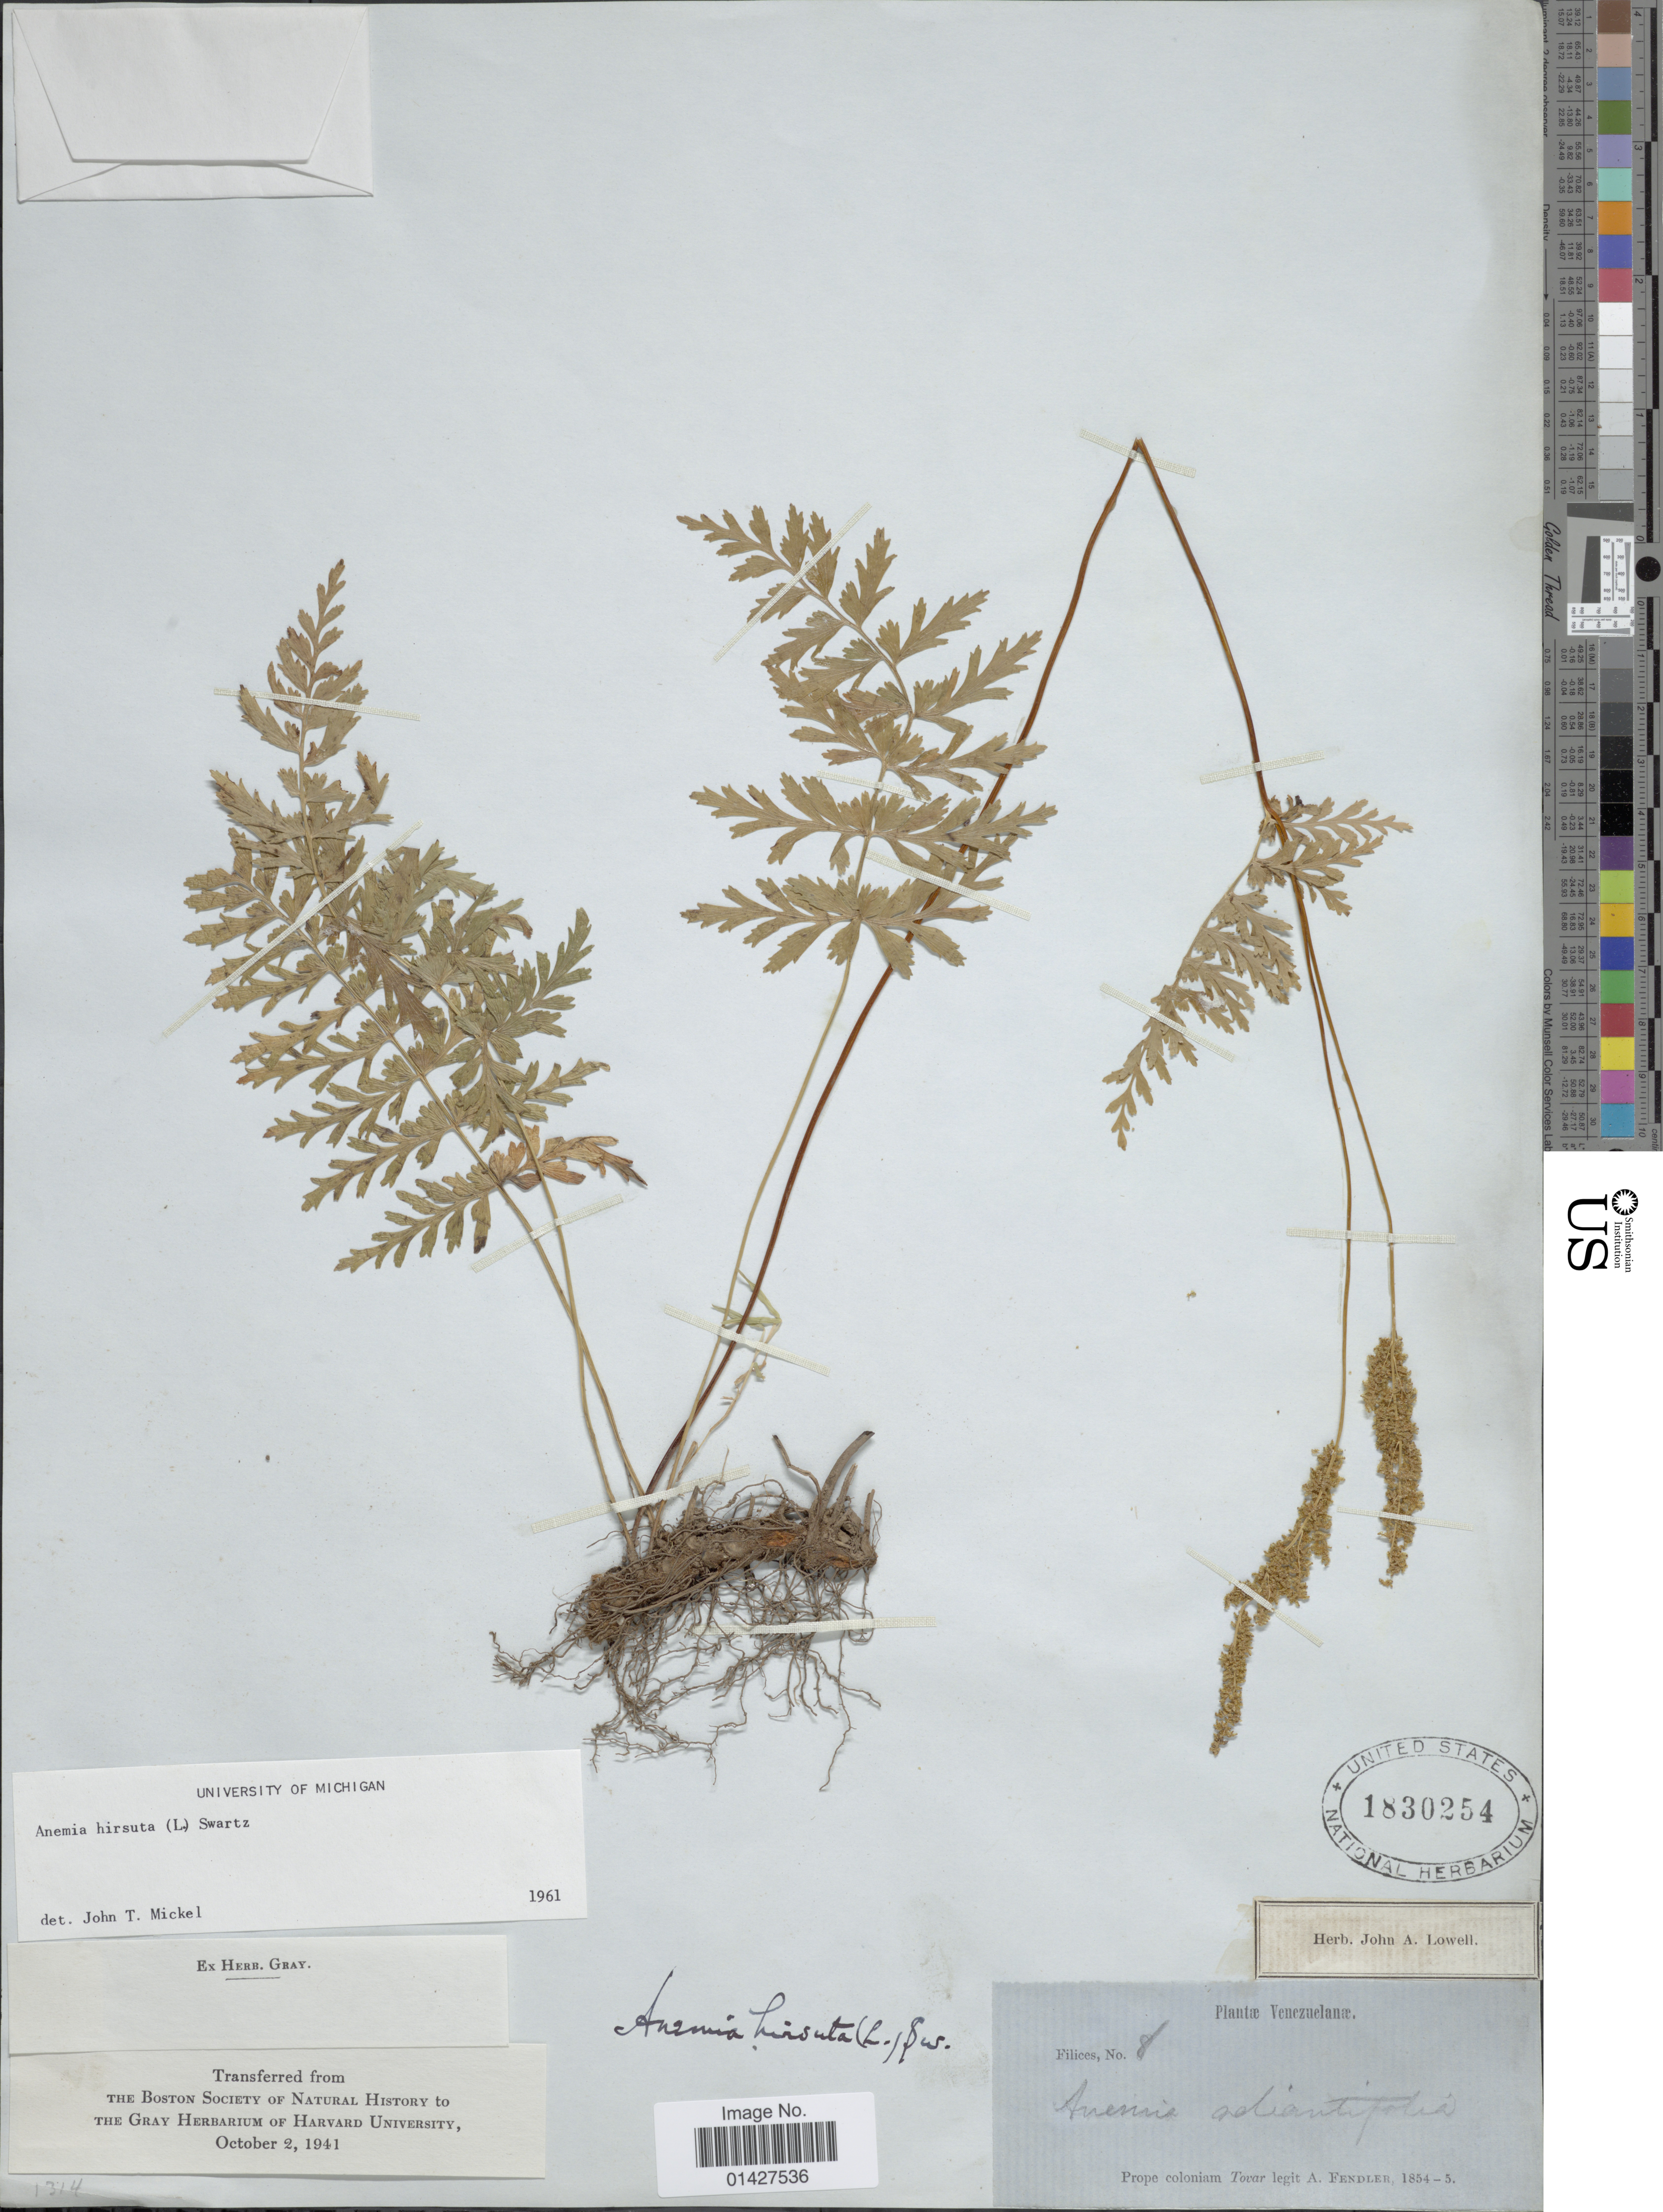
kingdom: Plantae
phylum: Tracheophyta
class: Polypodiopsida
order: Schizaeales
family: Anemiaceae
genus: Anemia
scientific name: Anemia hirsuta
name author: (L.) Sw.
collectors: A. Fendler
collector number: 8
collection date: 1854/1855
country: Venezuela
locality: Prope coloniam Tovar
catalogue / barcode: US 1830254